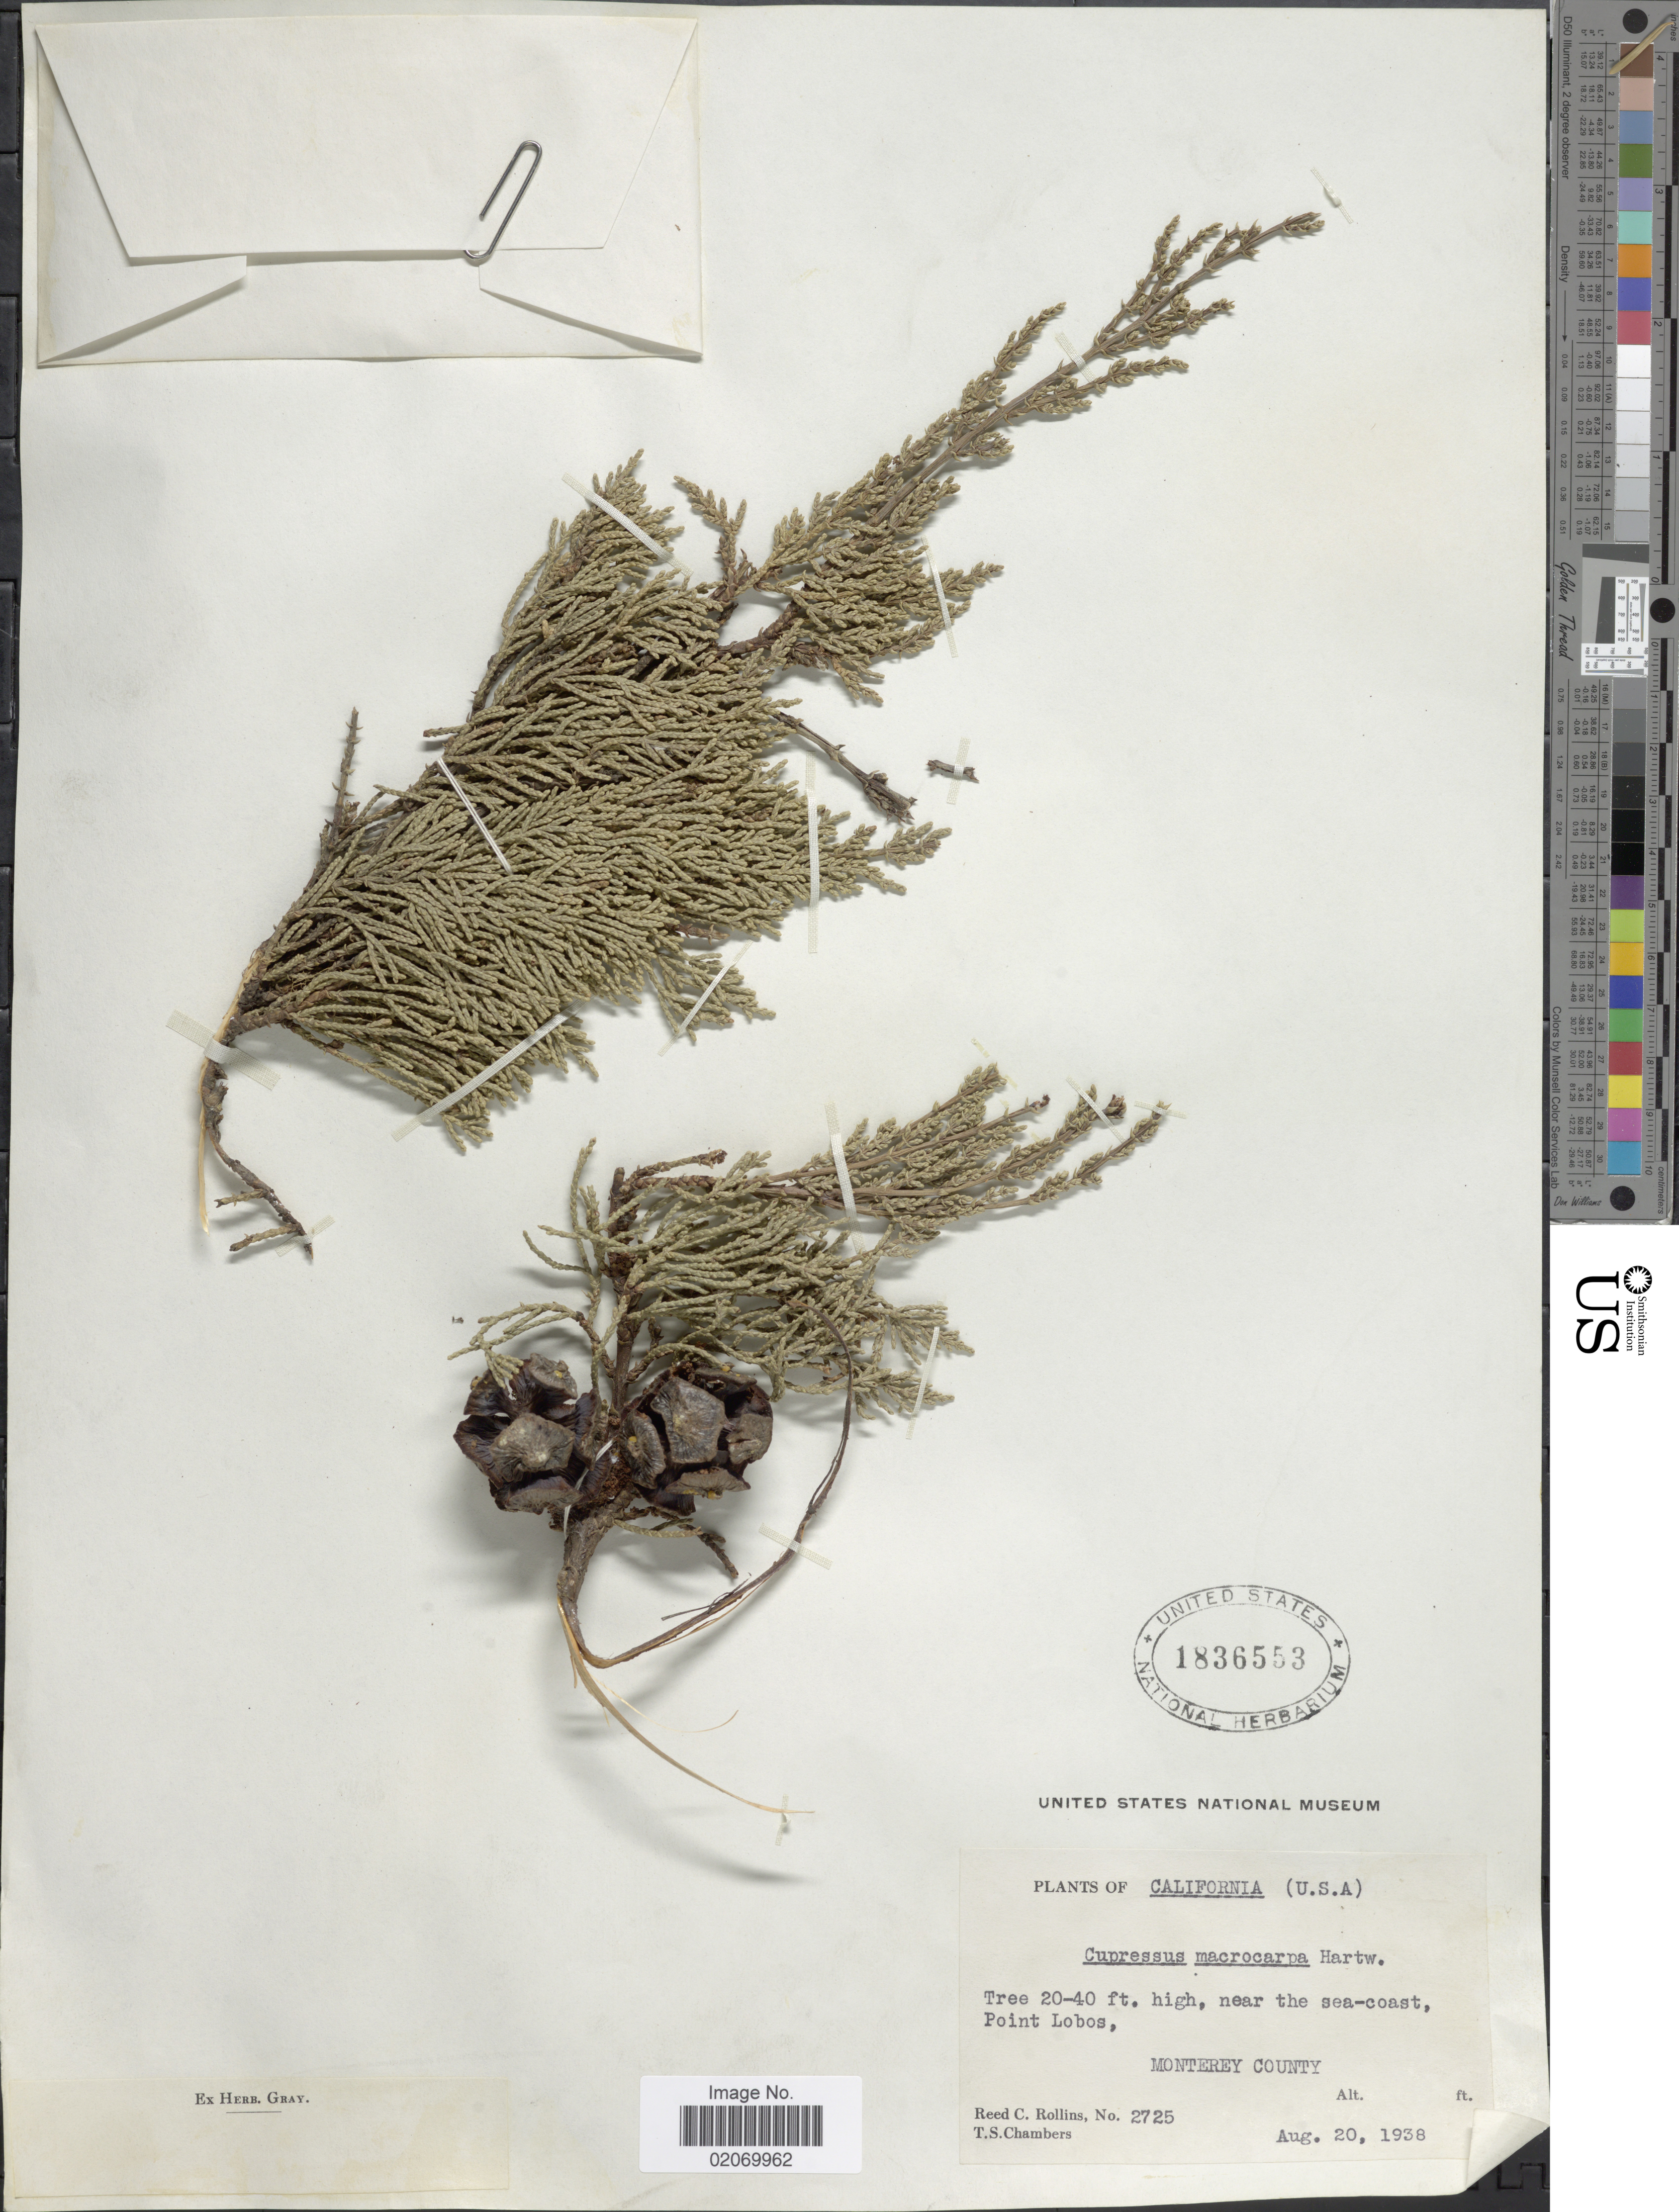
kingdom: Plantae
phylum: Tracheophyta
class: Pinopsida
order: Pinales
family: Cupressaceae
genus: Hesperocyparis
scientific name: Hesperocyparis macrocarpa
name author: (Hartw. ex Gordon) Bartel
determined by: (US) Smithsonian Institution - National Museum of Natural History - Department of Botany (UNITED STATES)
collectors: R. C. Rollins & T. Chambers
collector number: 2725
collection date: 1938-08-20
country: United States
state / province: California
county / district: Monterey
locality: U.S.A., Point Lobos, Monterey County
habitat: near the sea-coast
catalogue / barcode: US 1836553